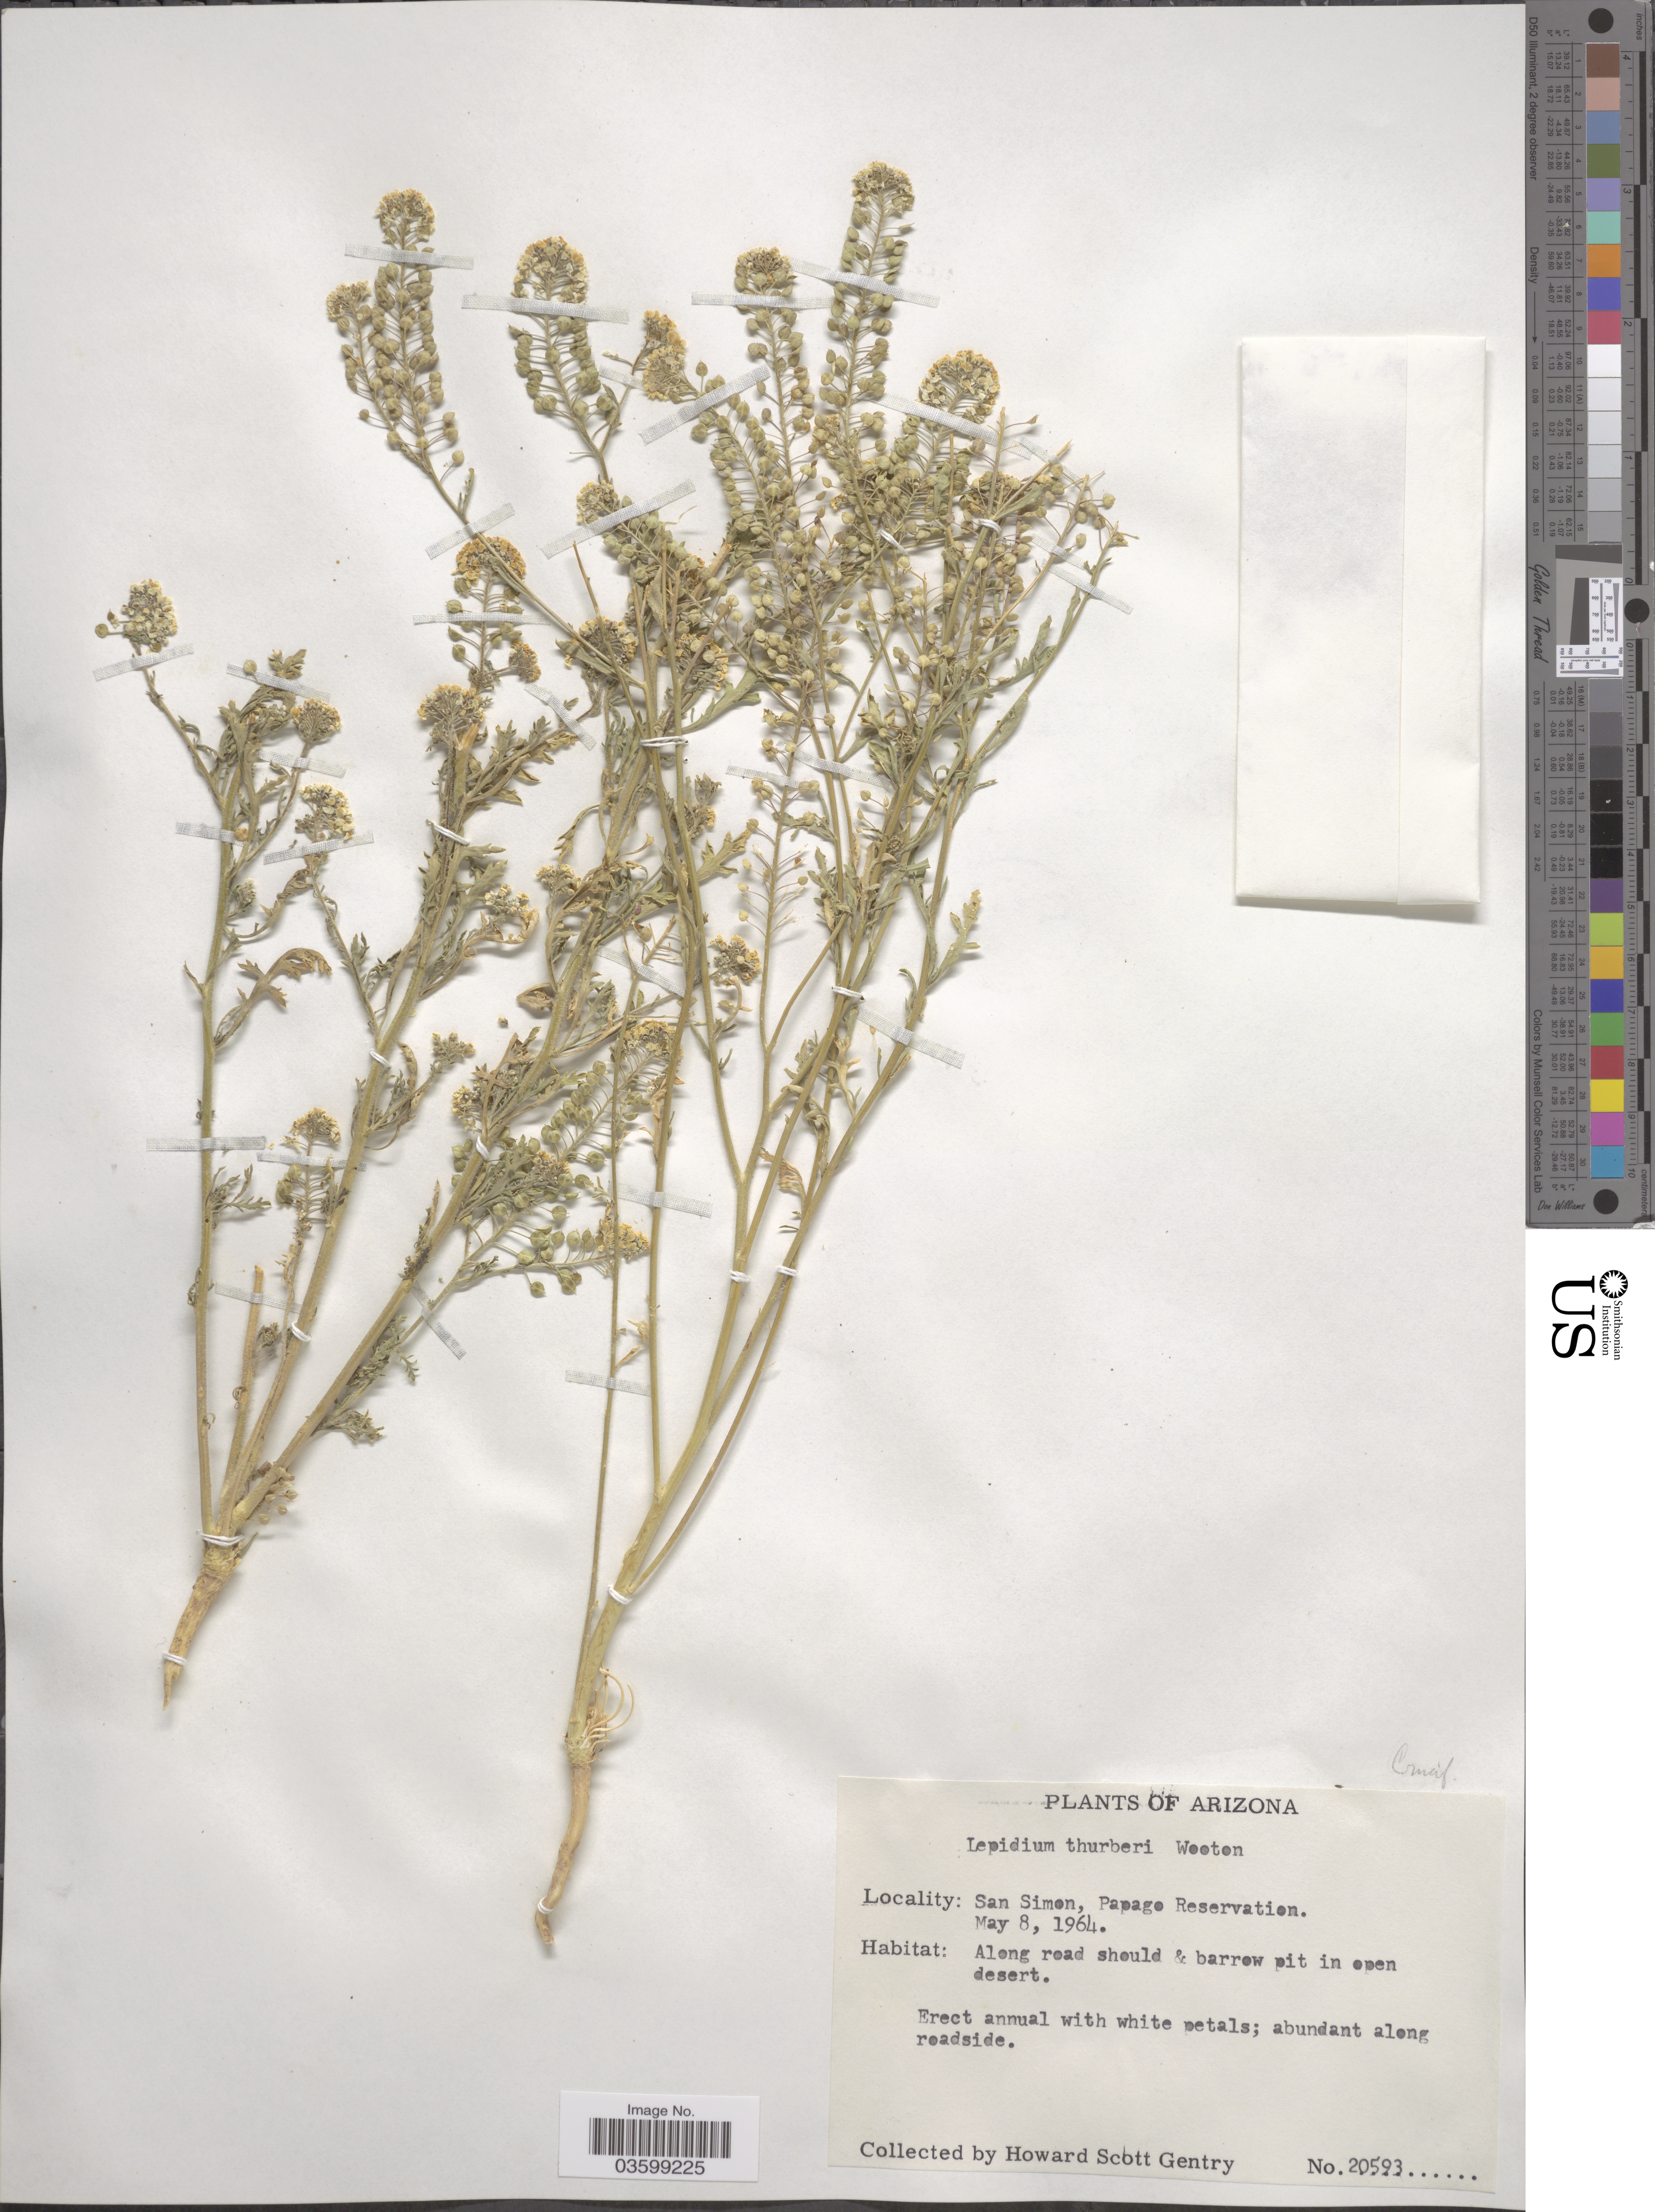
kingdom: Plantae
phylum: Tracheophyta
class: Magnoliopsida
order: Brassicales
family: Brassicaceae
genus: Lepidium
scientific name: Lepidium thurberi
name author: Wooton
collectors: H. S. Gentry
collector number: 20593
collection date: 1964-05-08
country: United States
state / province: Arizona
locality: San Simon, Papago Reservation.